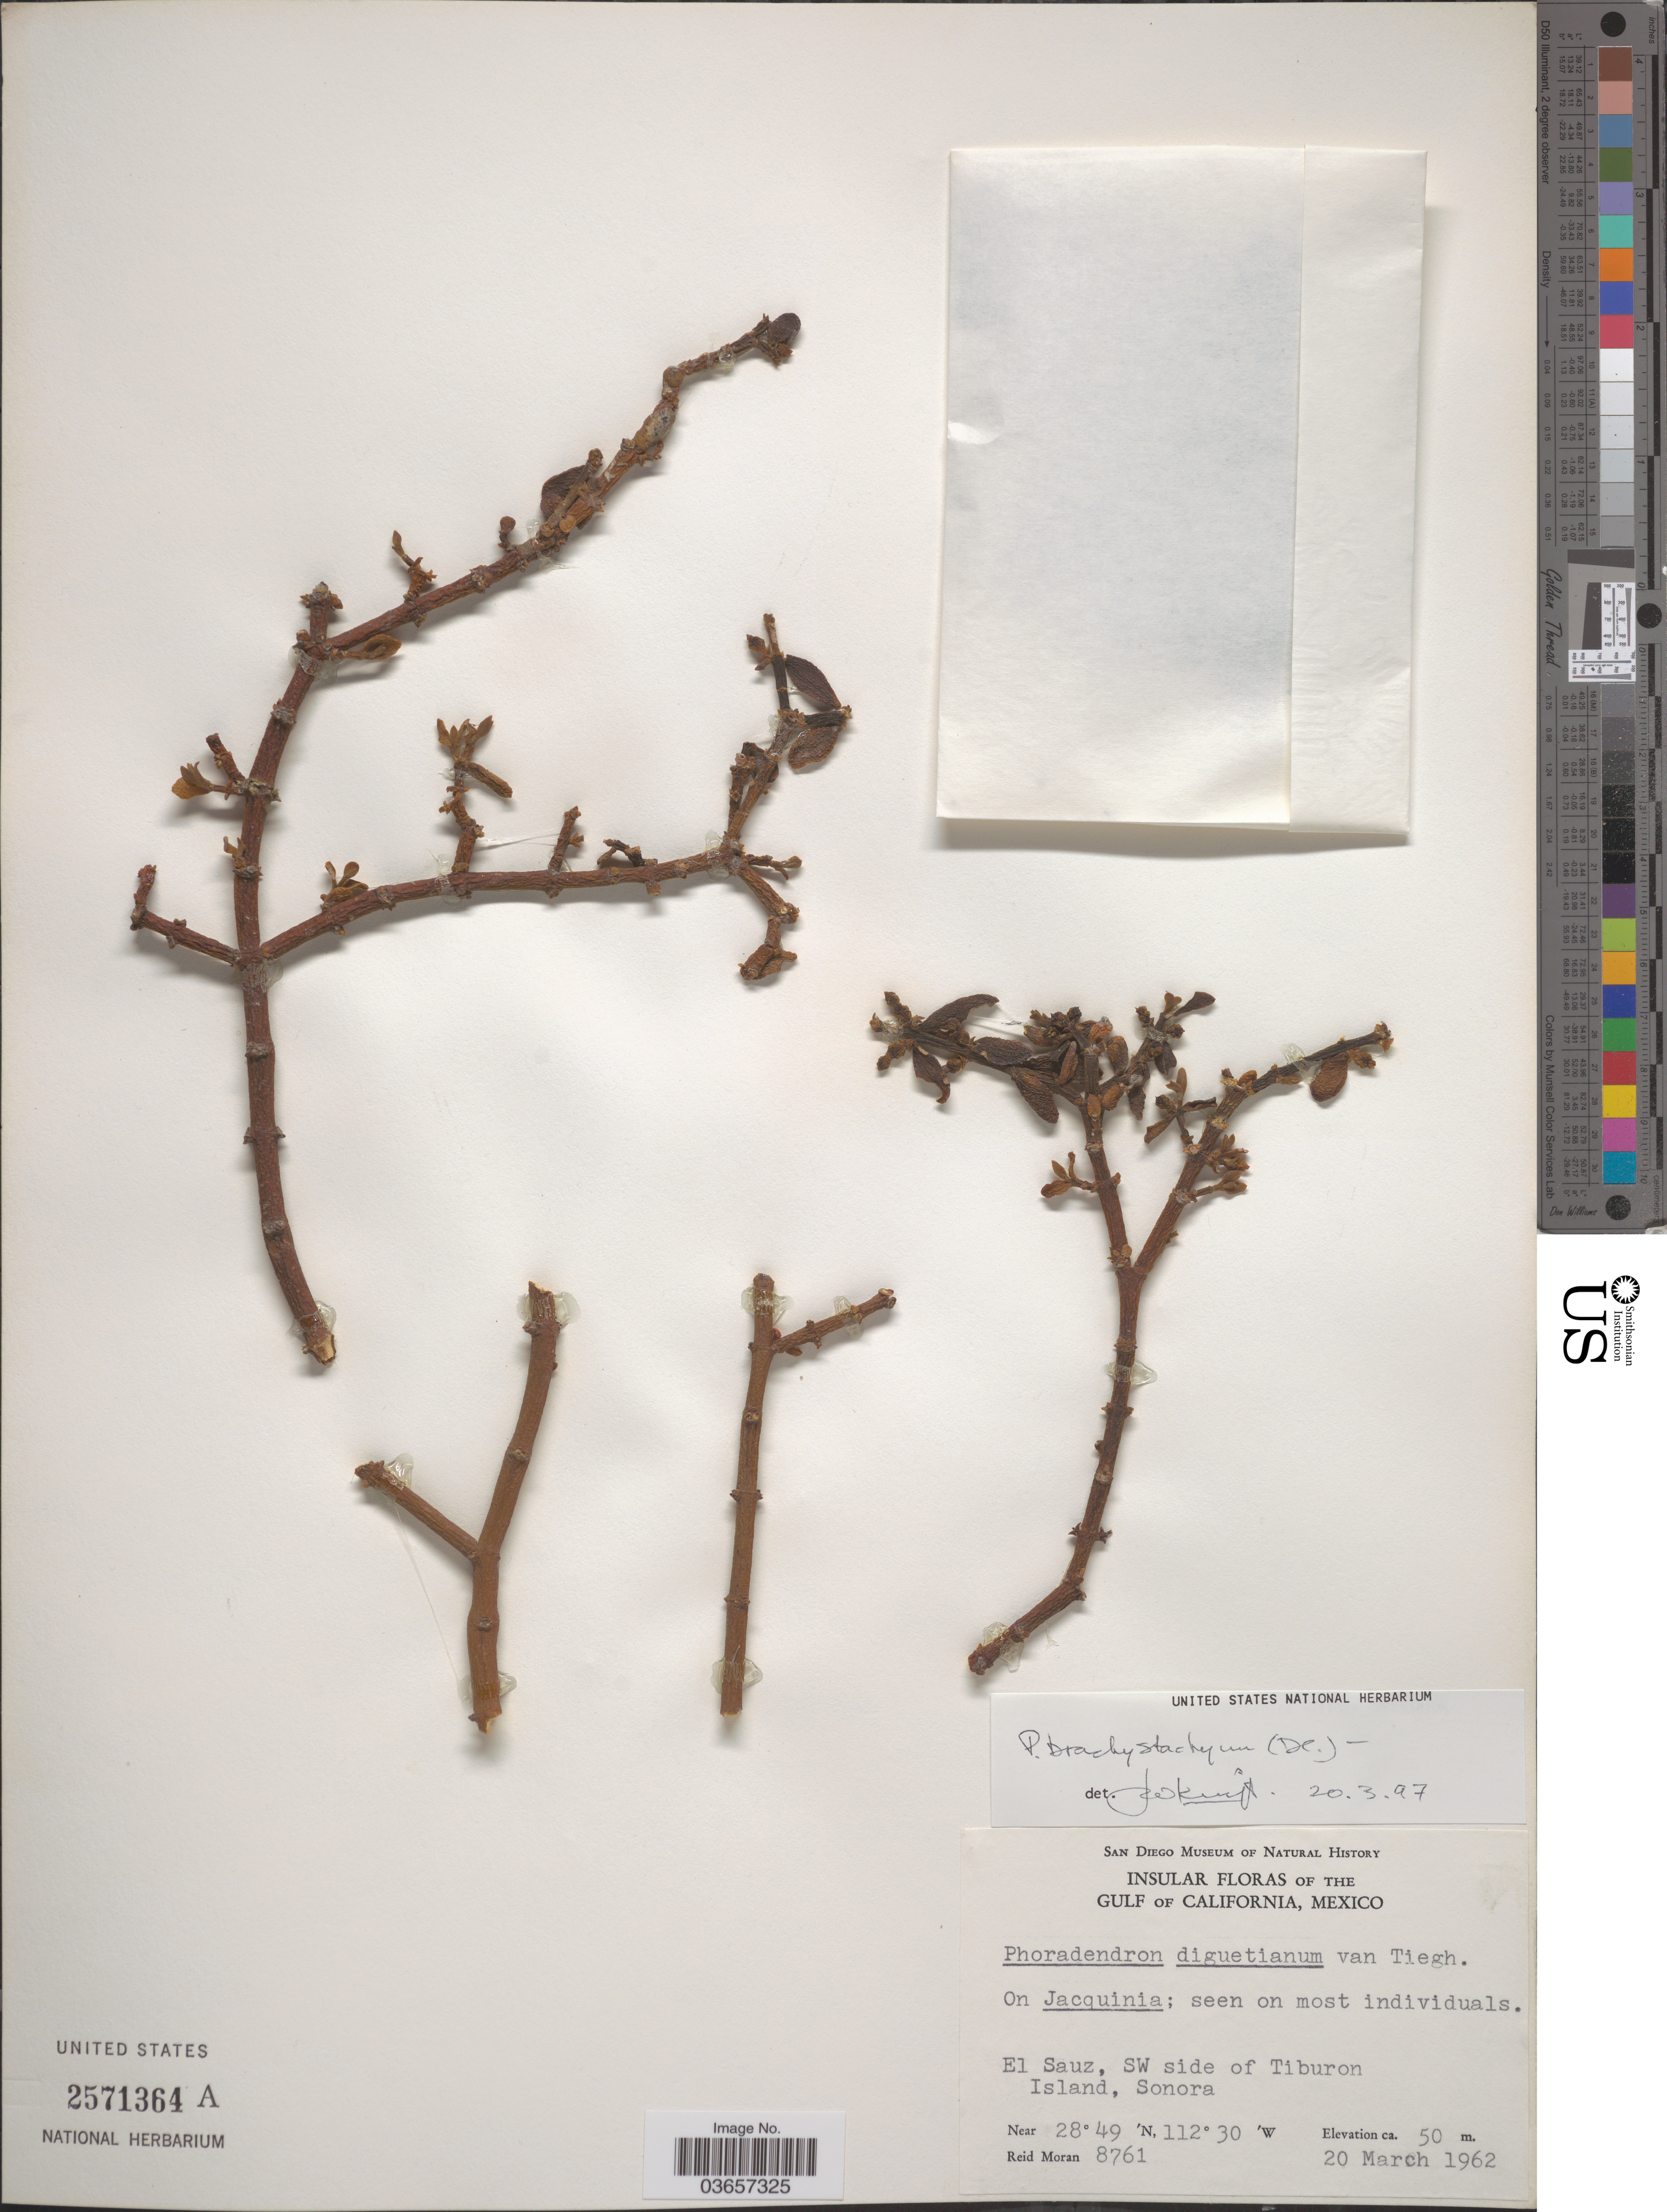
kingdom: Plantae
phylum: Tracheophyta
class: Magnoliopsida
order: Santalales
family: Viscaceae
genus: Phoradendron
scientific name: Phoradendron brachystachyum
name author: (DC.) Oliv.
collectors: R. Moran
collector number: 8761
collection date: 1962-03-20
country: Mexico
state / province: Sonora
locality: Insular. The Gulf of California. El Sauz, SW side of Tiburon Island.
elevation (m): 50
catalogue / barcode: US 2571364A